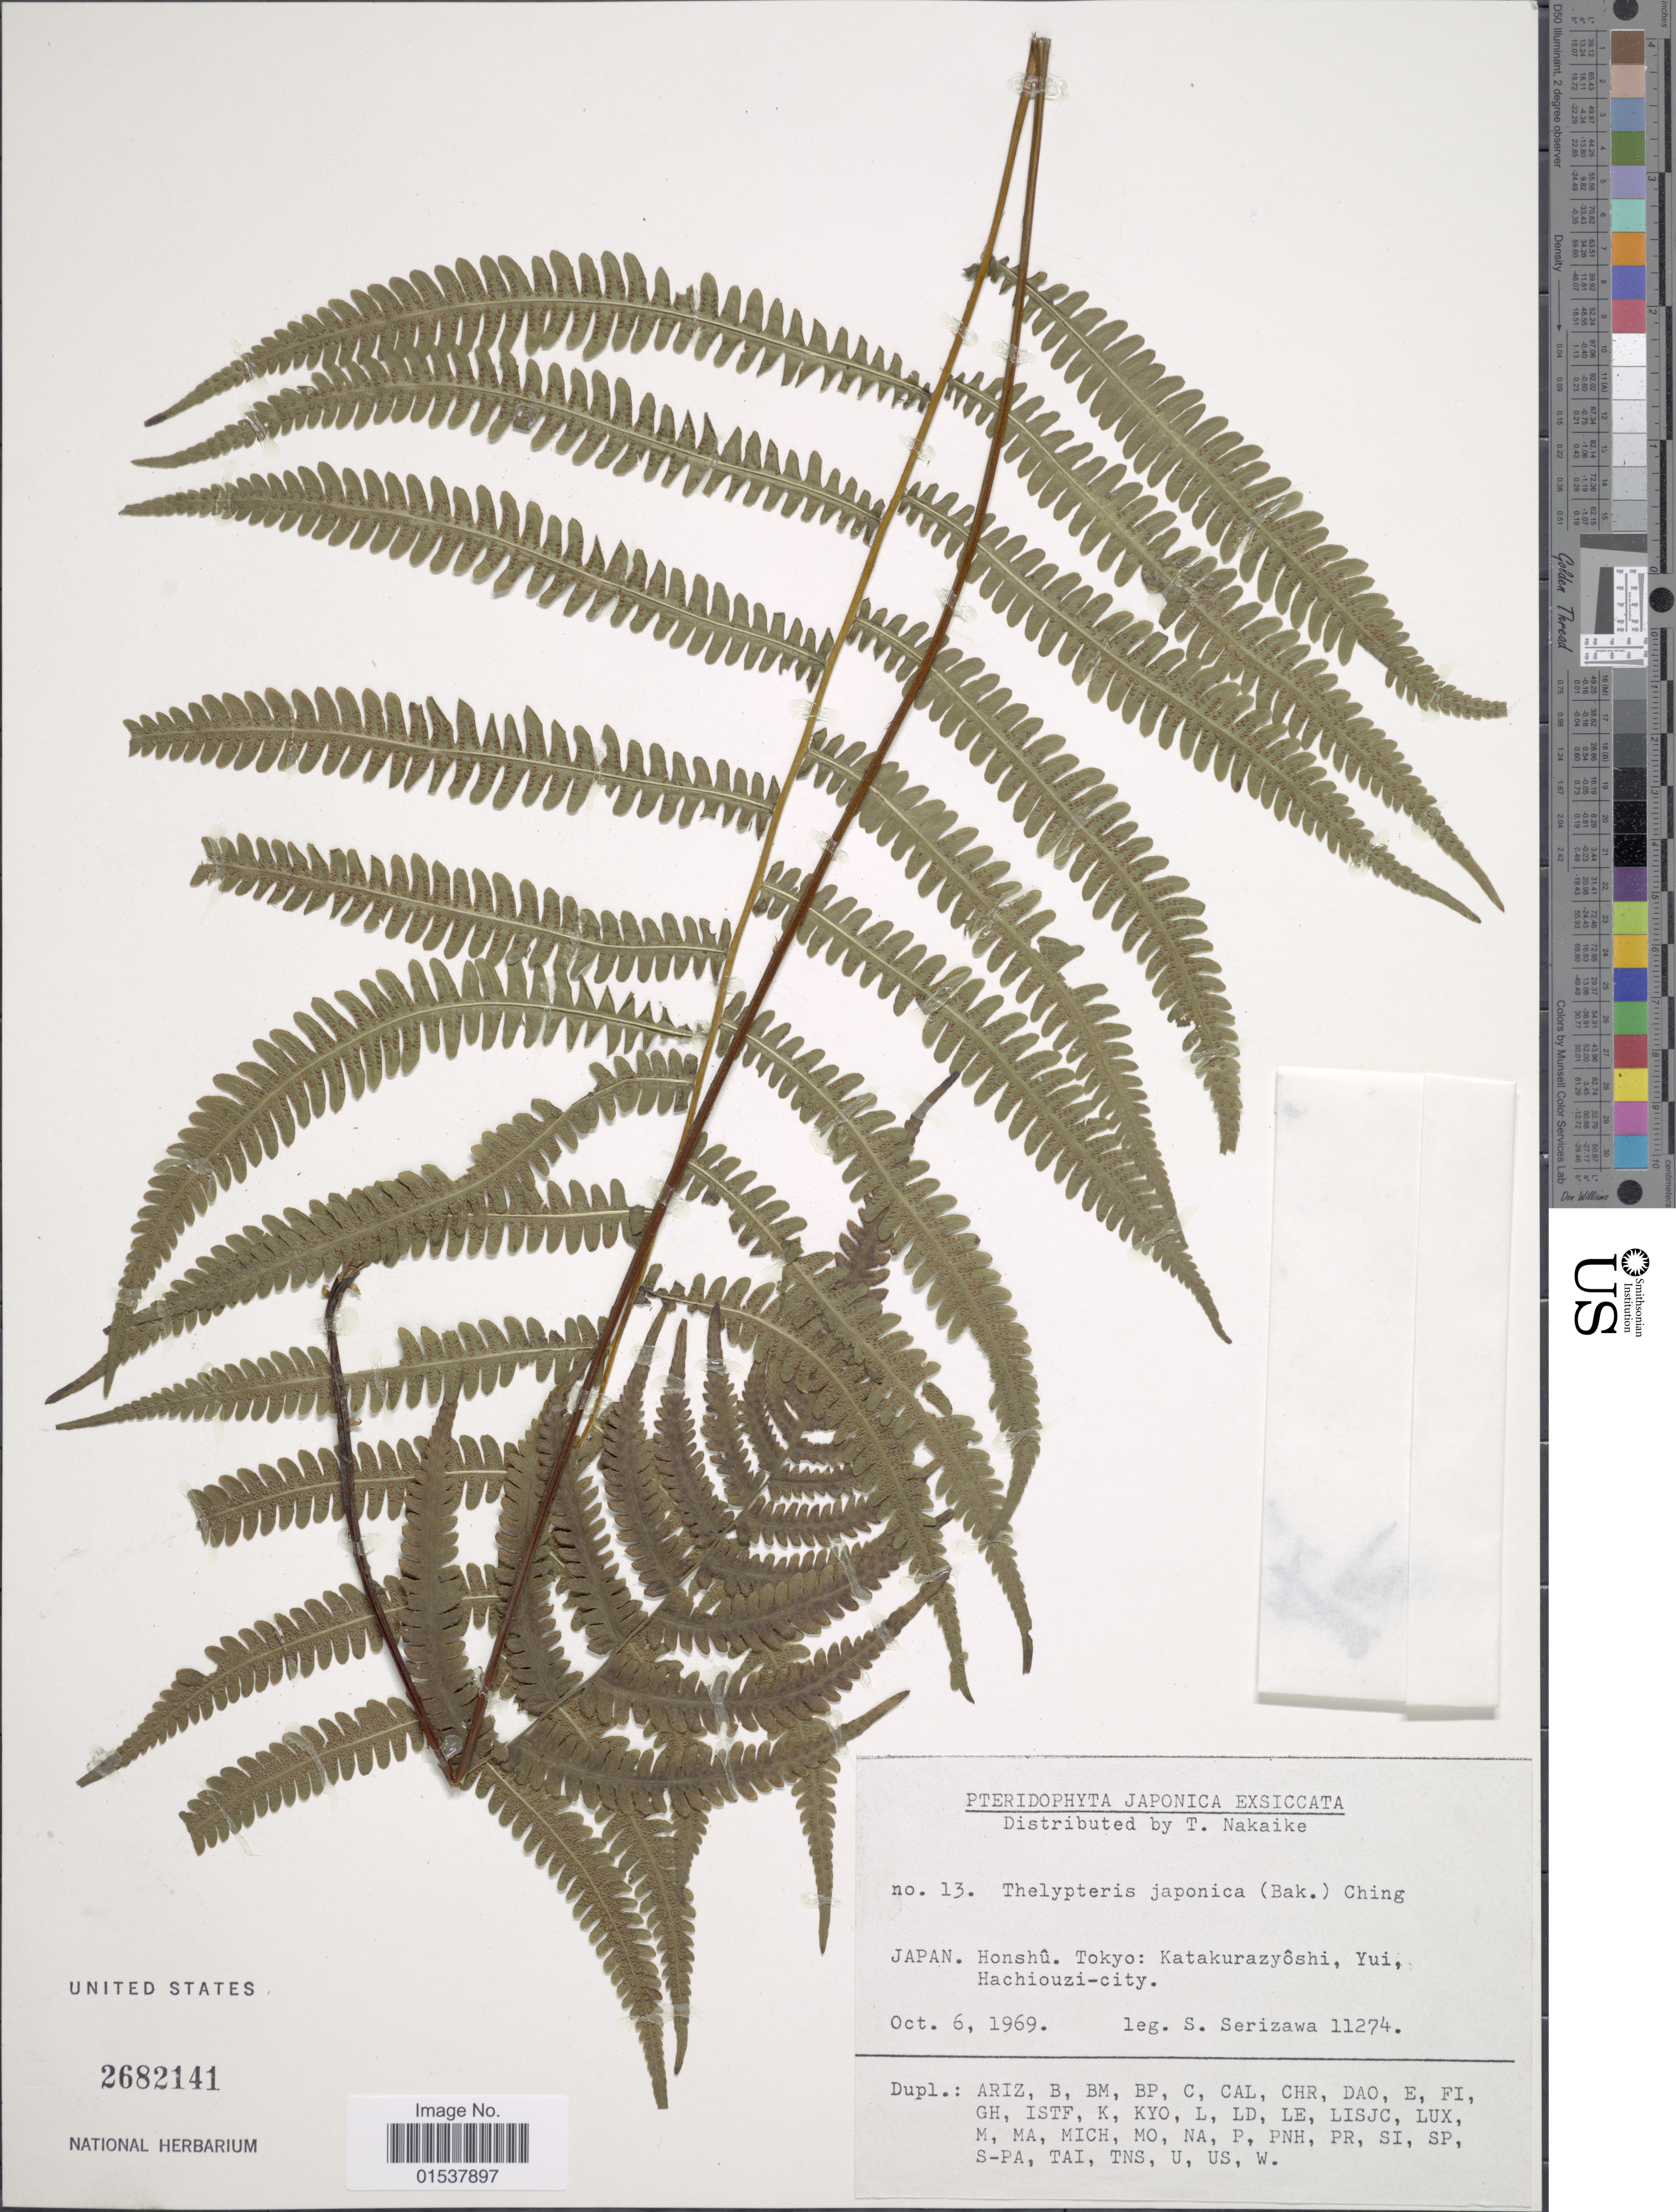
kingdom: Plantae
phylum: Tracheophyta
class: Polypodiopsida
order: Polypodiales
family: Thelypteridaceae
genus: Parathelypteris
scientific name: Parathelypteris japonica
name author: (Baker) Ching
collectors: S. Serizawa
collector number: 11274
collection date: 1969-10-06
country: Japan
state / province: Tokyo, Federal City of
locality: Japonica, Honshu, Tokyo: Katakurazyoshi, Yui, Hachiouzi-city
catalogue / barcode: US 2682141